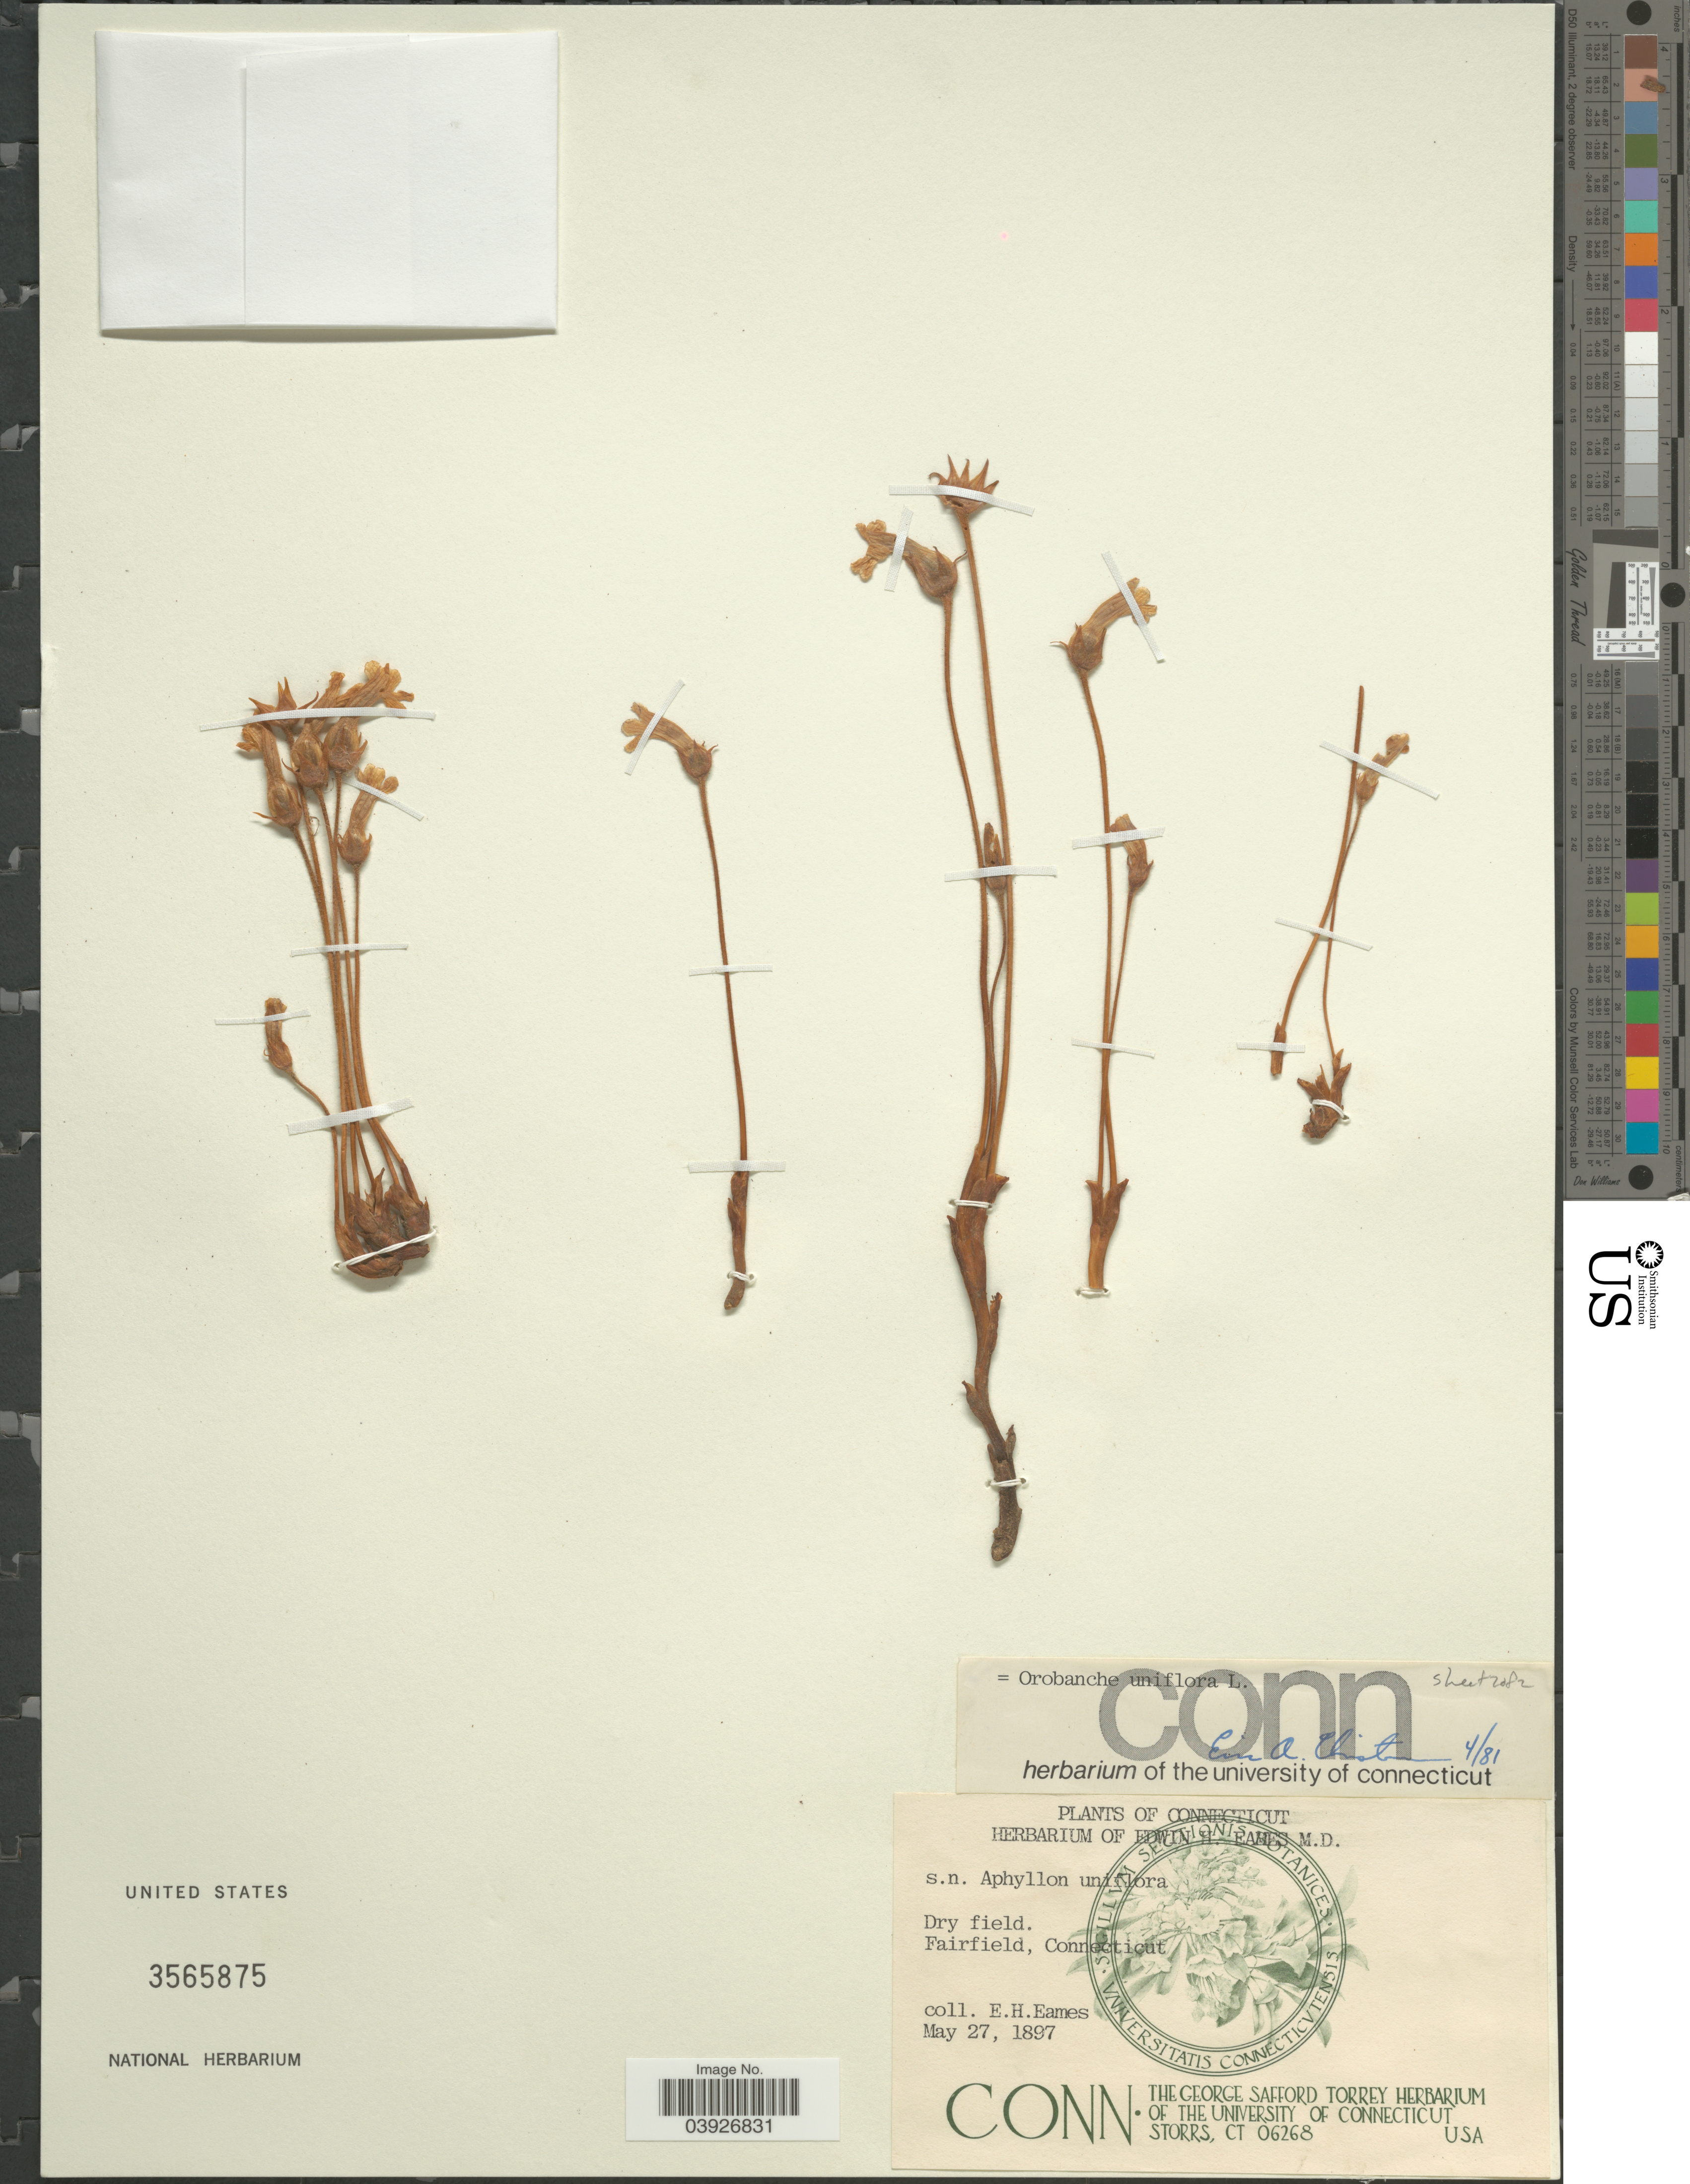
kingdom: Plantae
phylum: Tracheophyta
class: Magnoliopsida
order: Lamiales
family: Orobanchaceae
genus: Aphyllon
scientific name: Aphyllon uniflorum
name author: A. Gray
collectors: E. H. Eames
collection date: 1897-05-27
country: United States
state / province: Connecticut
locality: Fairfield.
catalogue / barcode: US 3565875